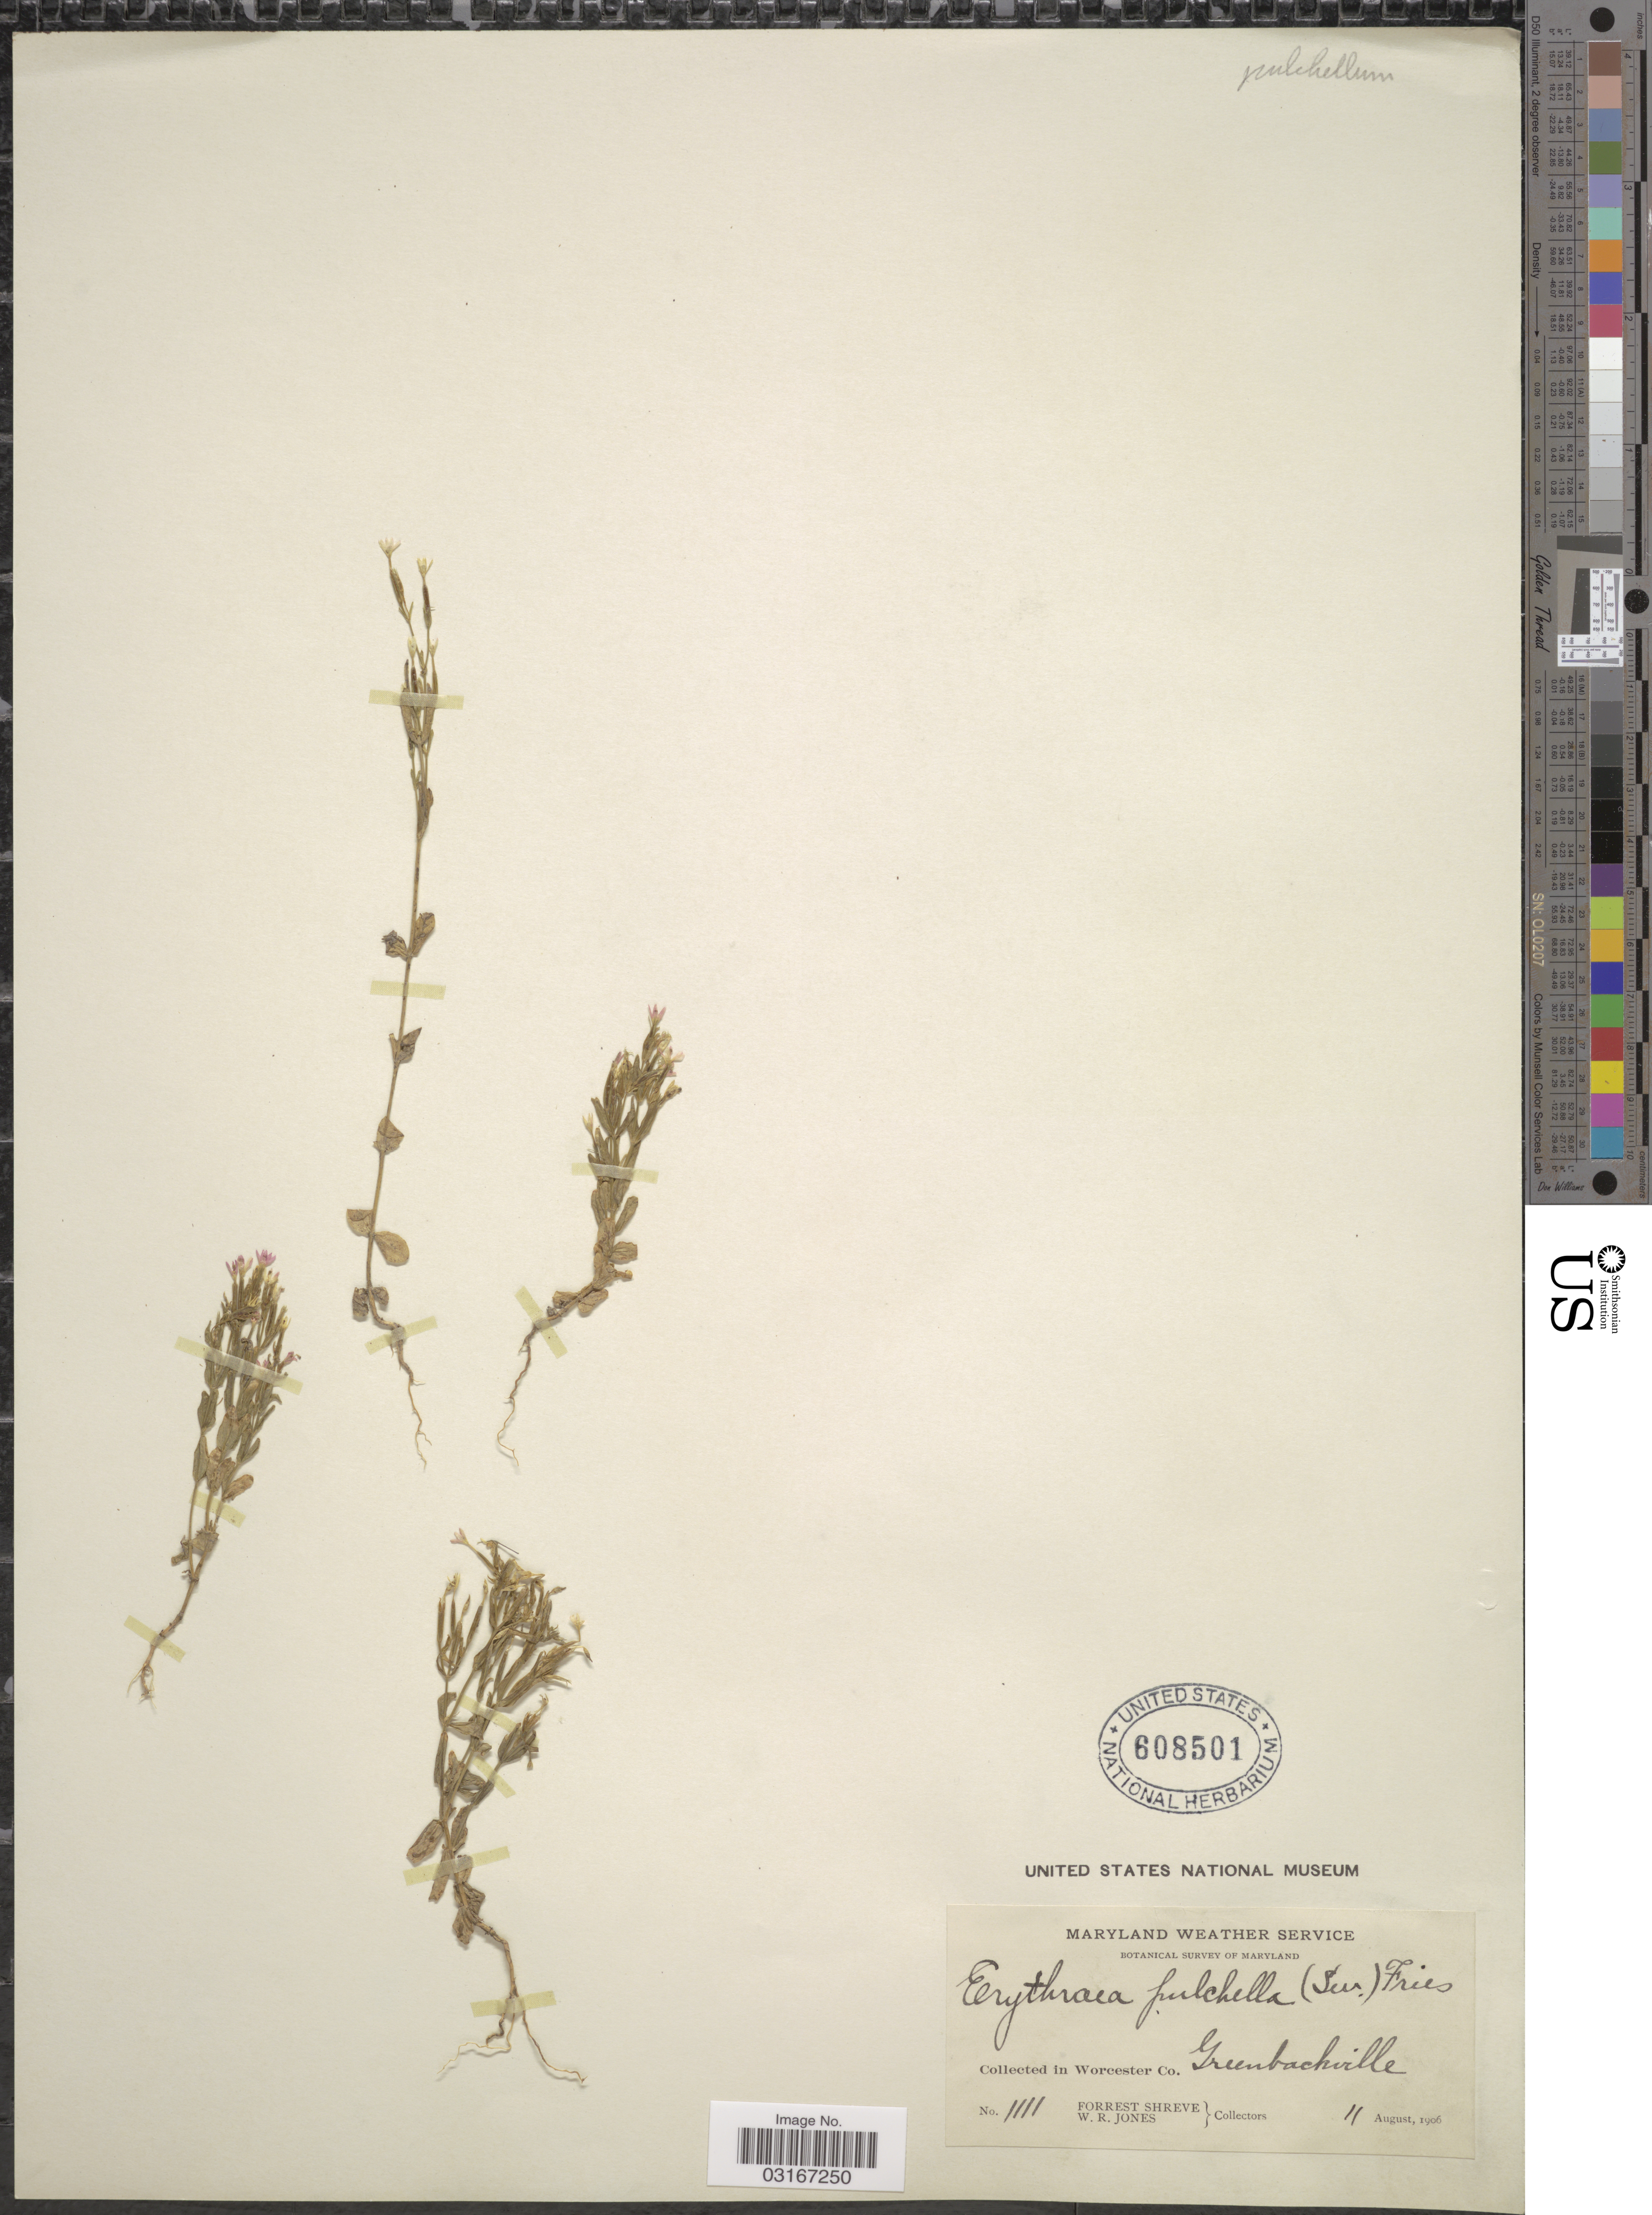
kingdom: Plantae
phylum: Tracheophyta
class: Magnoliopsida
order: Gentianales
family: Gentianaceae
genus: Centaurium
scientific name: Centaurium pulchellum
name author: (Sw.) Druce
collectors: F. Shreve & W. R. Jones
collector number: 1111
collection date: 1906-08-11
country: United States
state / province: Maryland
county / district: Worcester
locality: Collected in Worcester Co. Greenbackville.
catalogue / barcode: US 608501